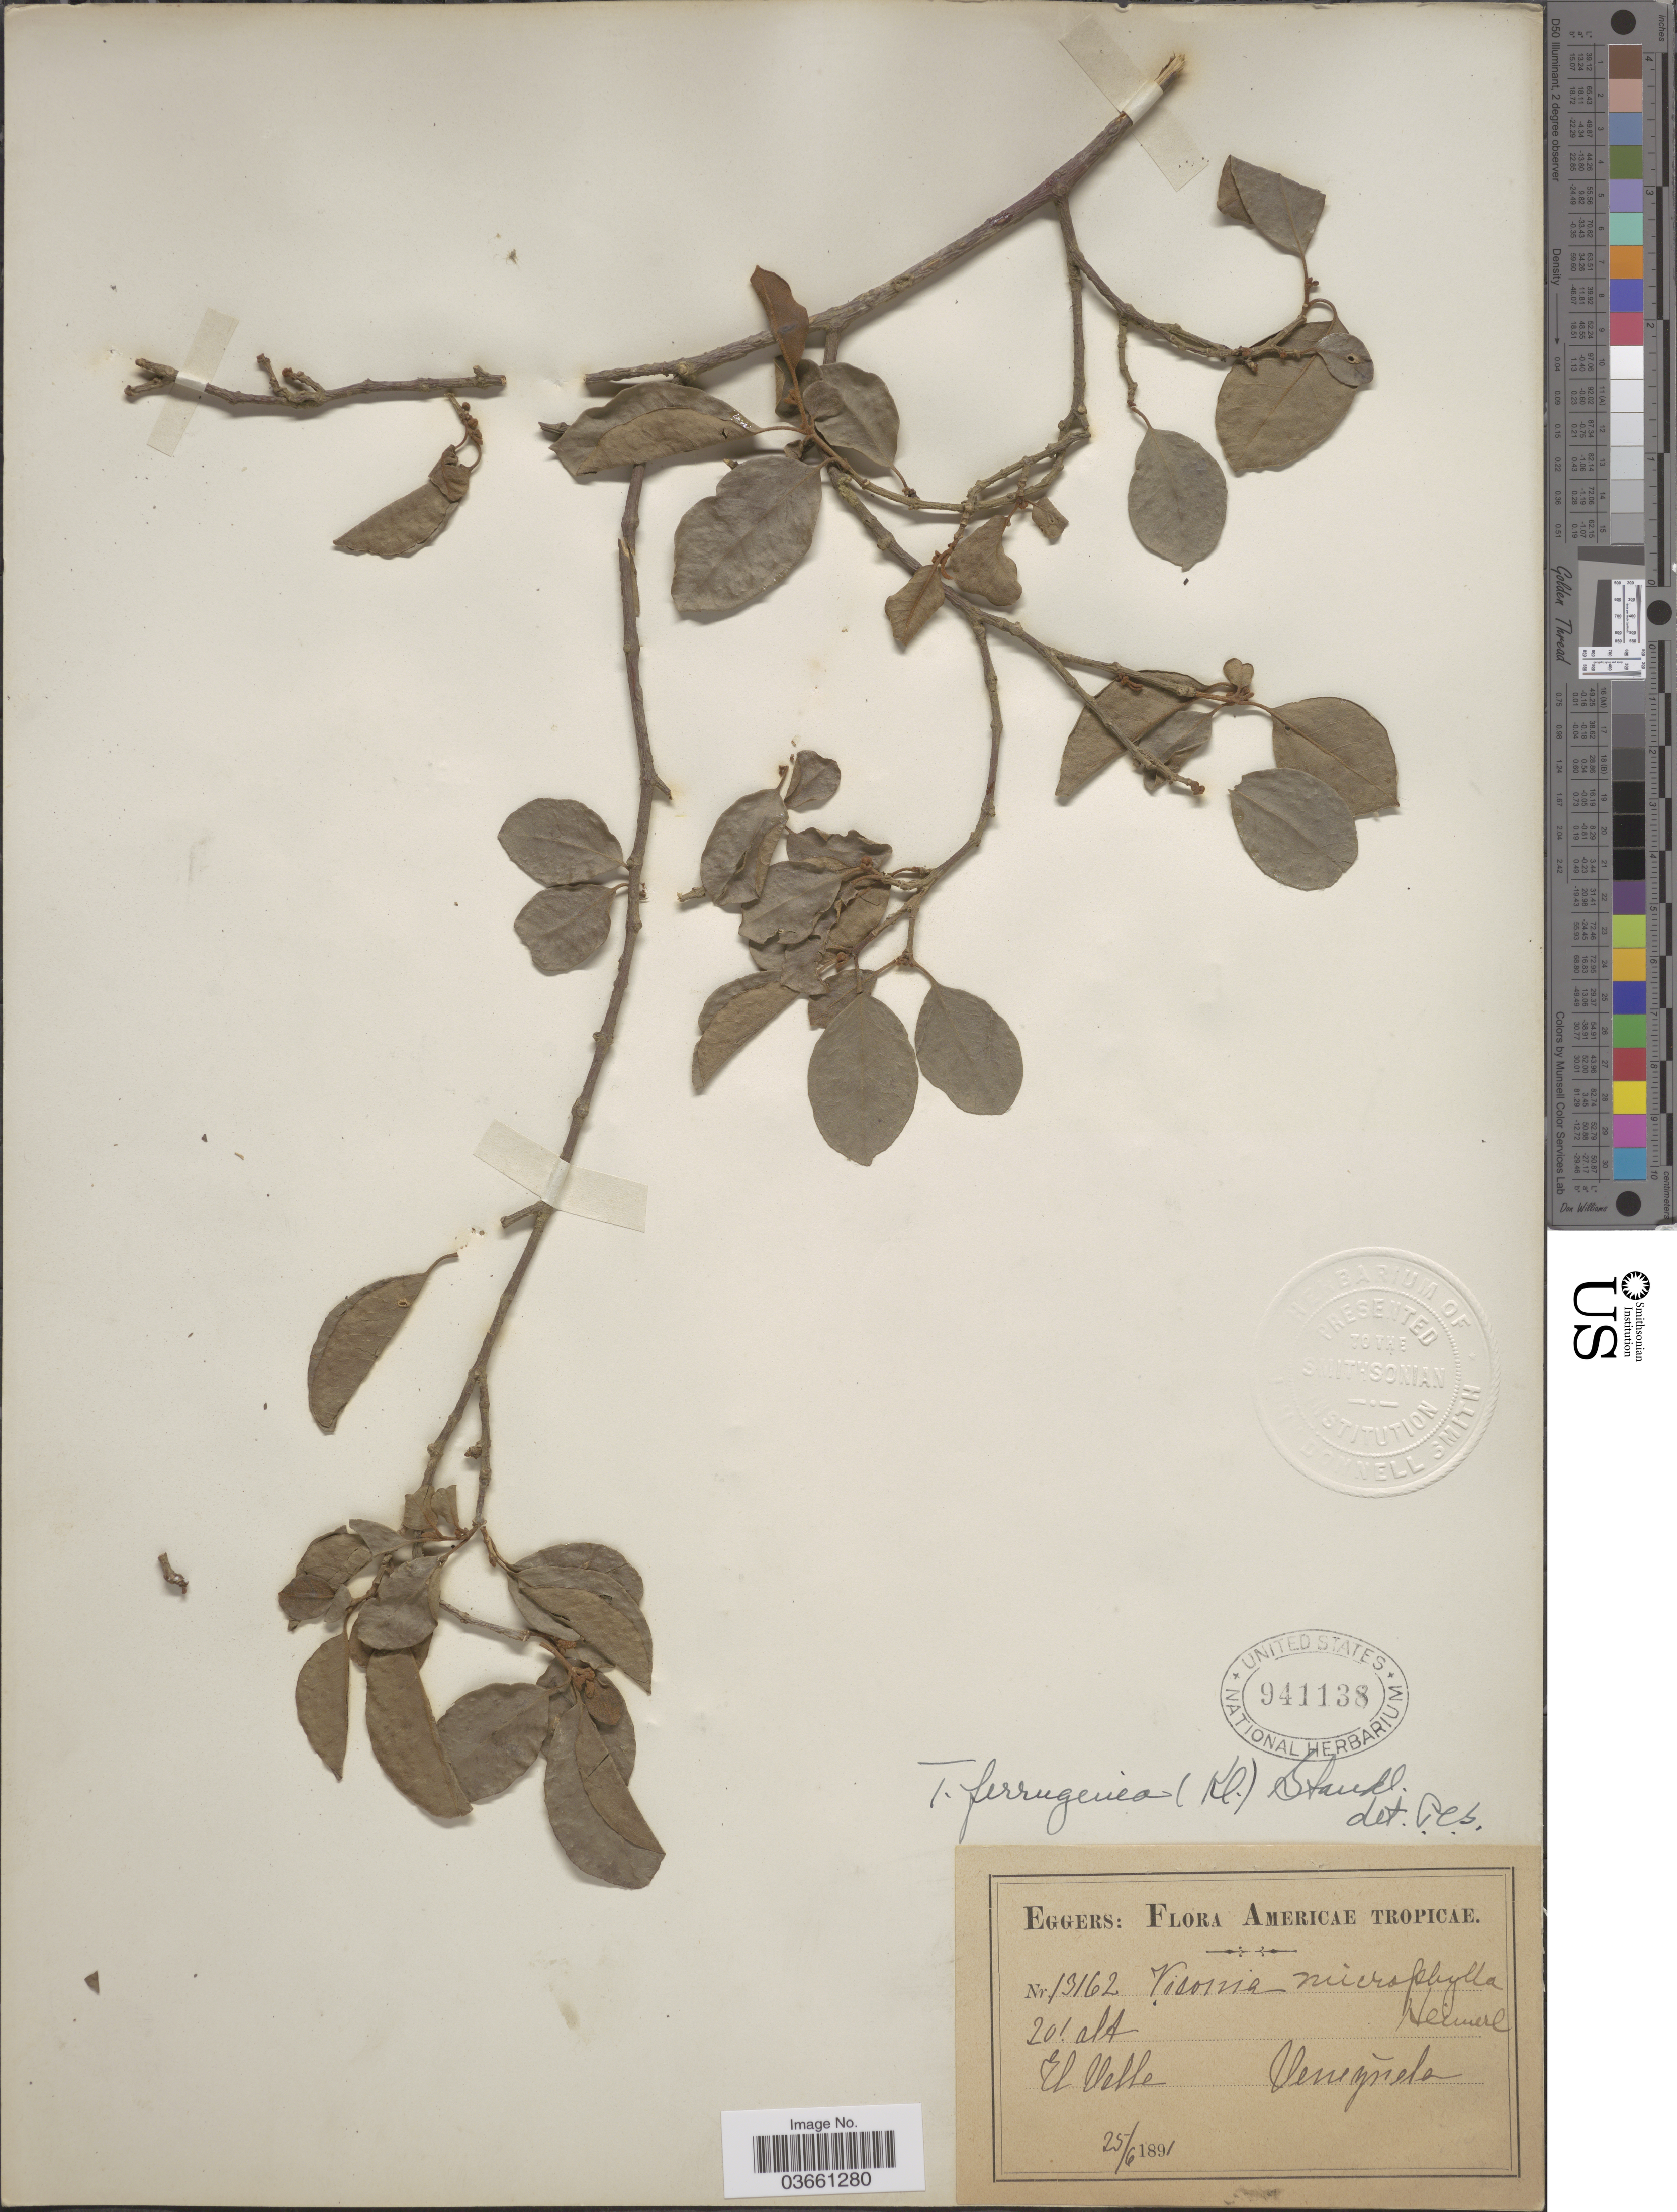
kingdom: Plantae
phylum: Tracheophyta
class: Magnoliopsida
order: Caryophyllales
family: Nyctaginaceae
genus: Guapira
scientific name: Guapira ferruginea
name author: (Klotzsch ex Choisy) Lundell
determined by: Strong, Mark T., (BOT), Smithsonian Institution - National Museum of Natural History (UNITED STATES)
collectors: -. Eggers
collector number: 13162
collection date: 1891-06-25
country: Venezuela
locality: Americae Tropicae. El Valle.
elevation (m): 6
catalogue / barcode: US 941138